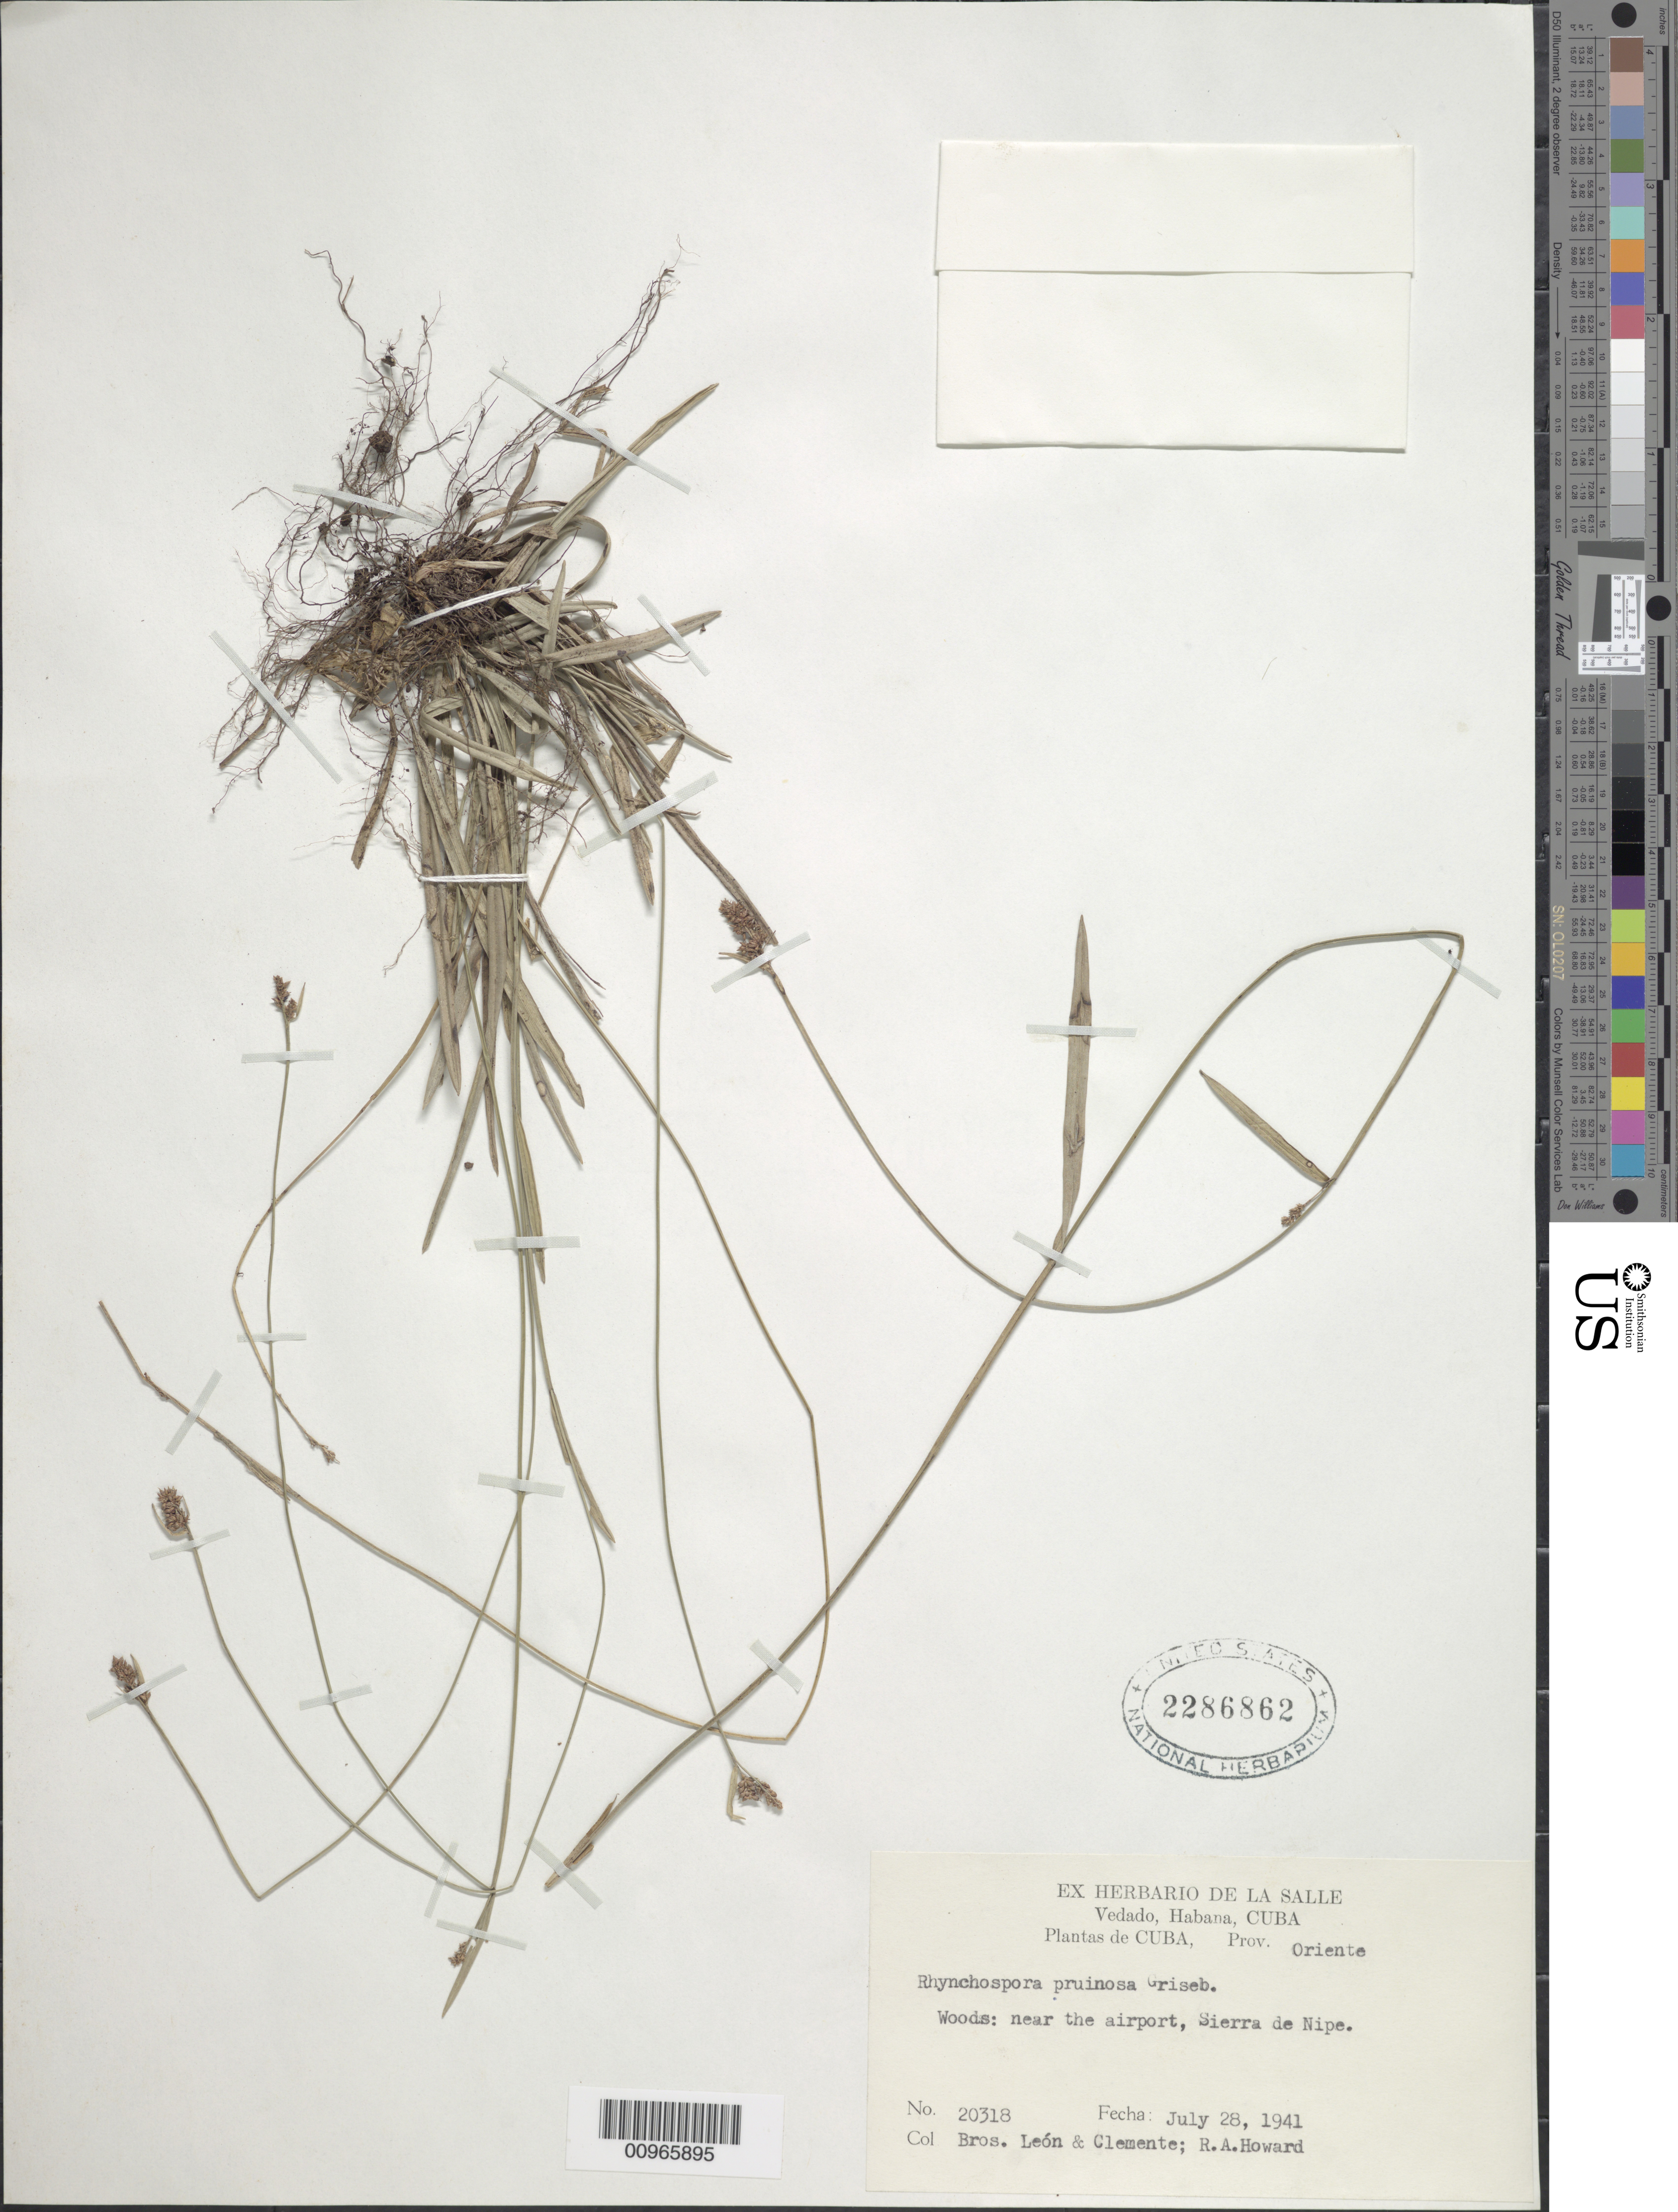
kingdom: Plantae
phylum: Tracheophyta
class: Liliopsida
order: Poales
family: Cyperaceae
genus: Rhynchospora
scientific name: Rhynchospora pruinosa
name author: Griseb.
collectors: Bro. León, Bro. Clemente & R. A. Howard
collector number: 20318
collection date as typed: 28 Jul 1941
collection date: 1941-07-28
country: Cuba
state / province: Holguín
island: Cuba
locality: Woods near airport, North Sierra de Nipe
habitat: Woods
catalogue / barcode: US 2286862